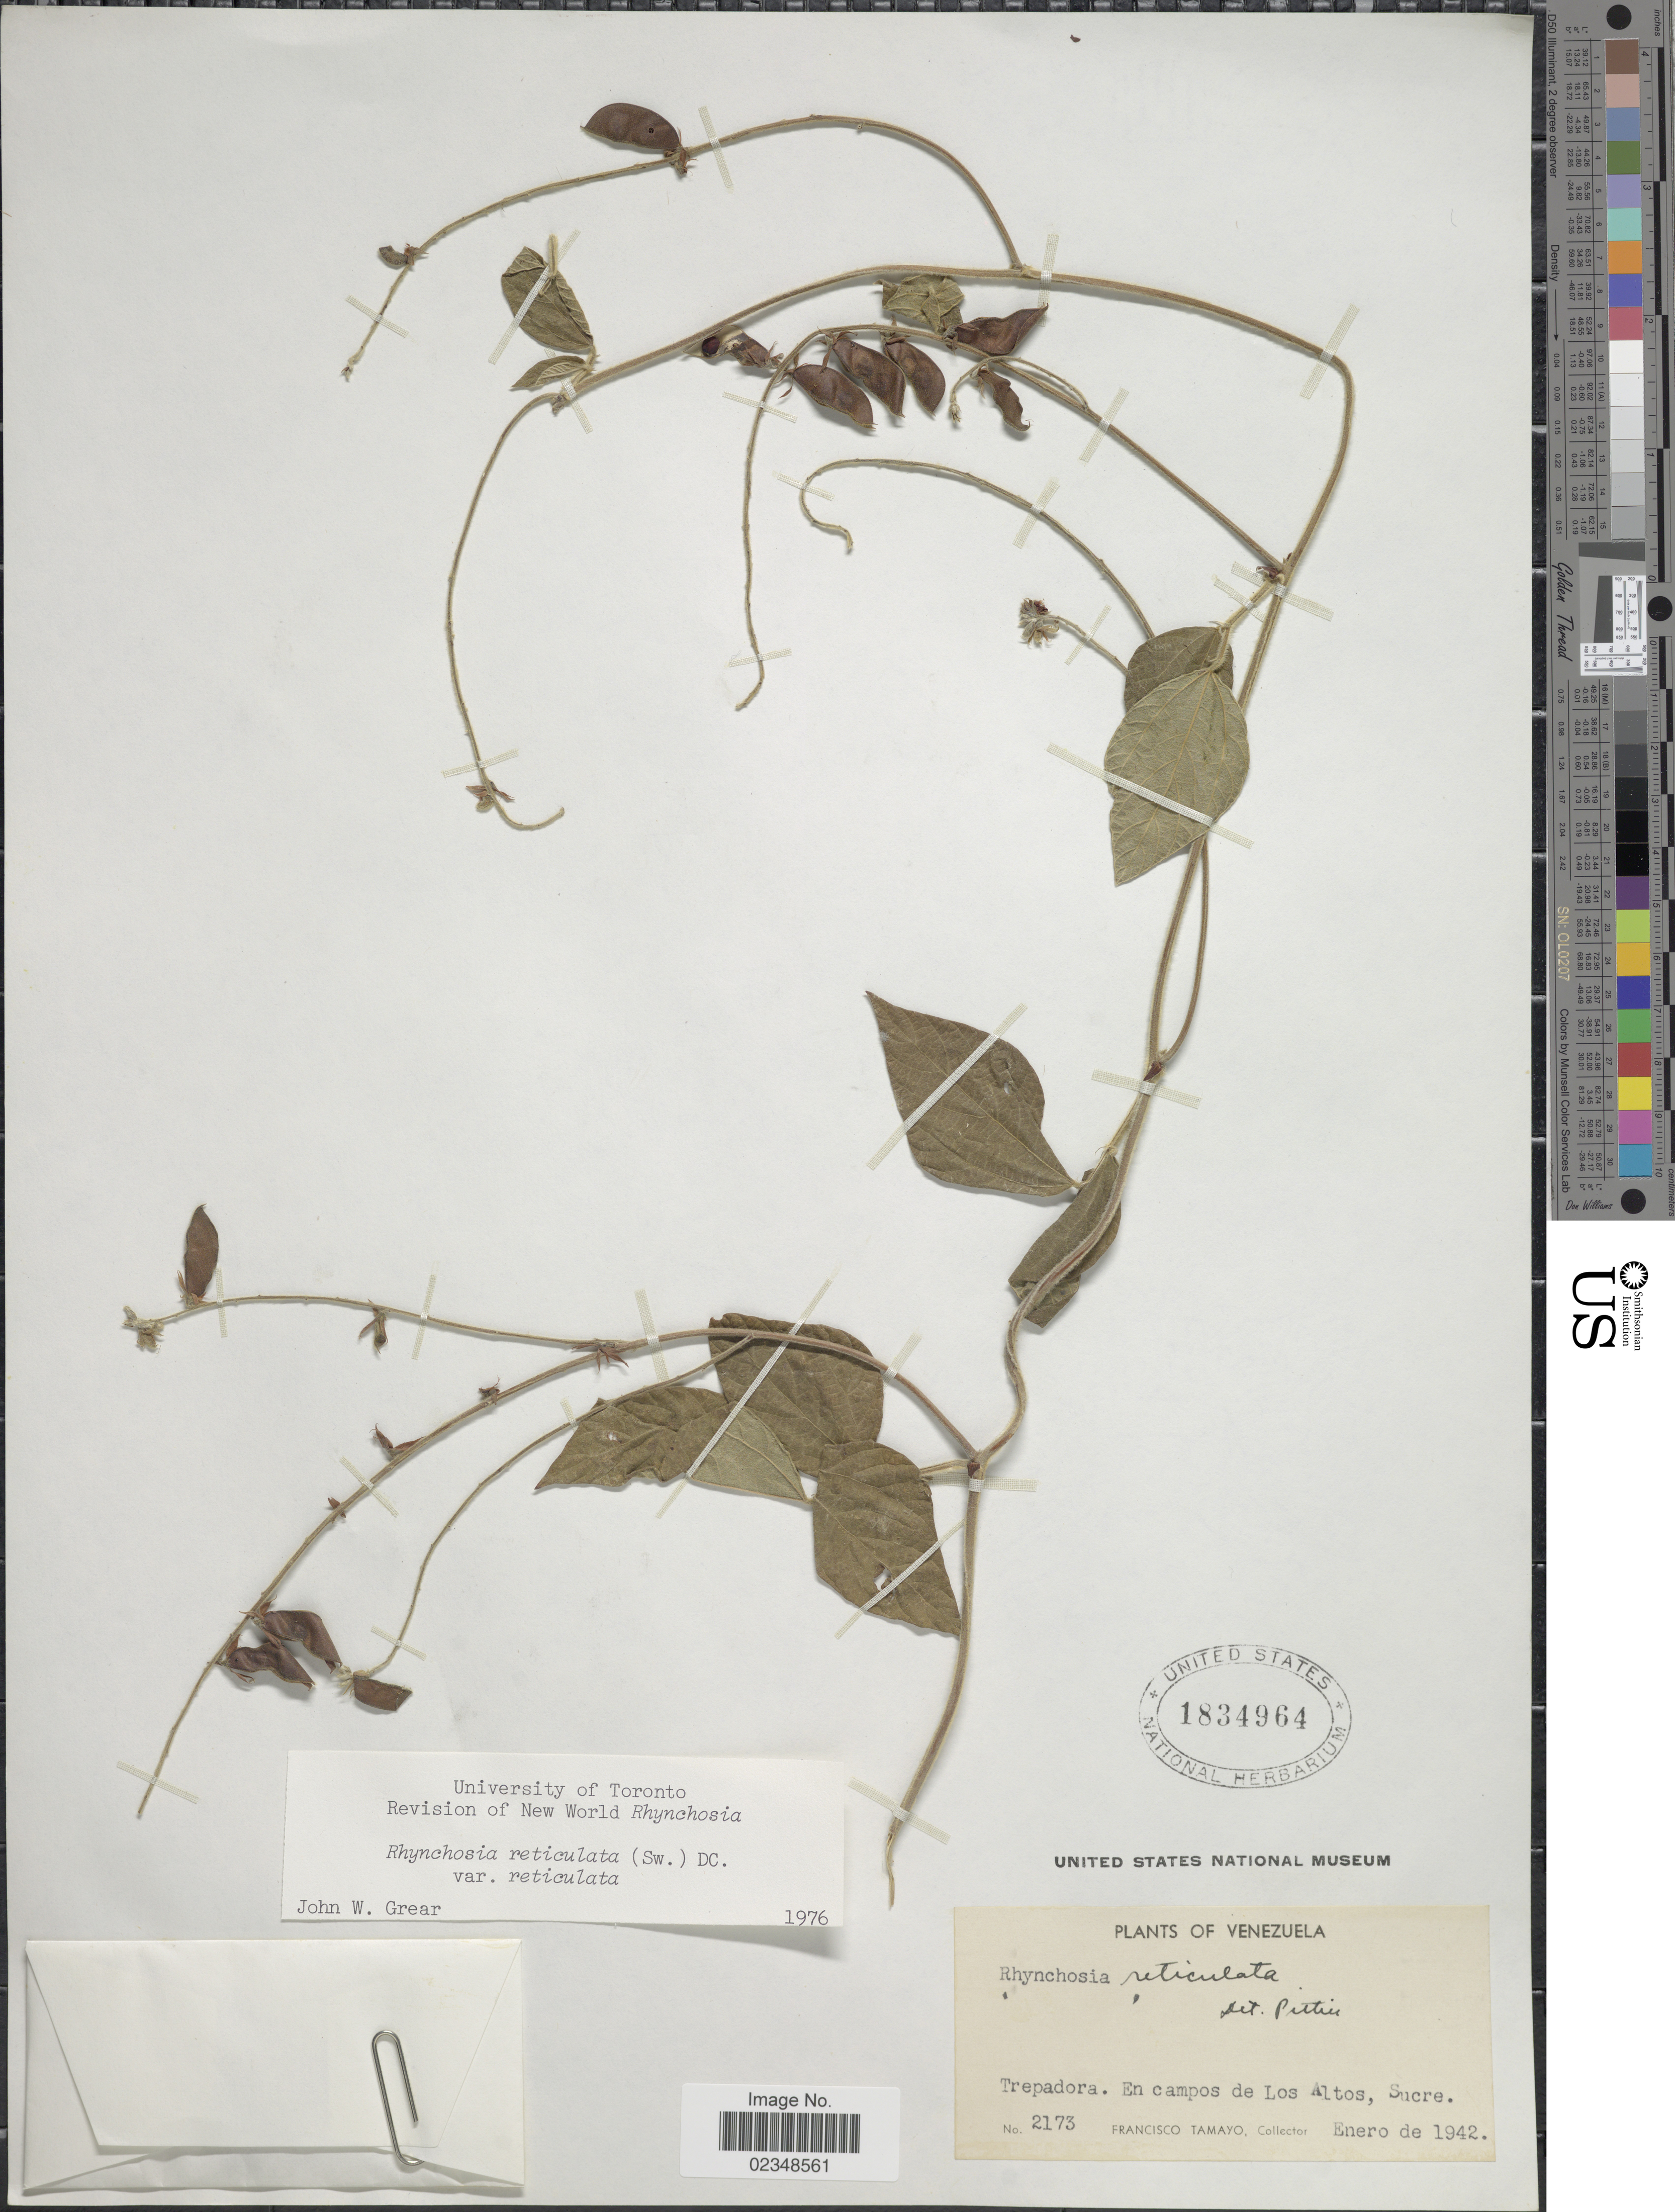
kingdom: Plantae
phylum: Tracheophyta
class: Magnoliopsida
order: Fabales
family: Fabaceae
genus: Rhynchosia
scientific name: Rhynchosia reticulata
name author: (Sw.) DC.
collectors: F. Tamayo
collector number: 2173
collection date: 1942-01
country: Venezuela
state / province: Sucre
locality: Trepadora, en campos de Los Altos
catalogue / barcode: US 1834964